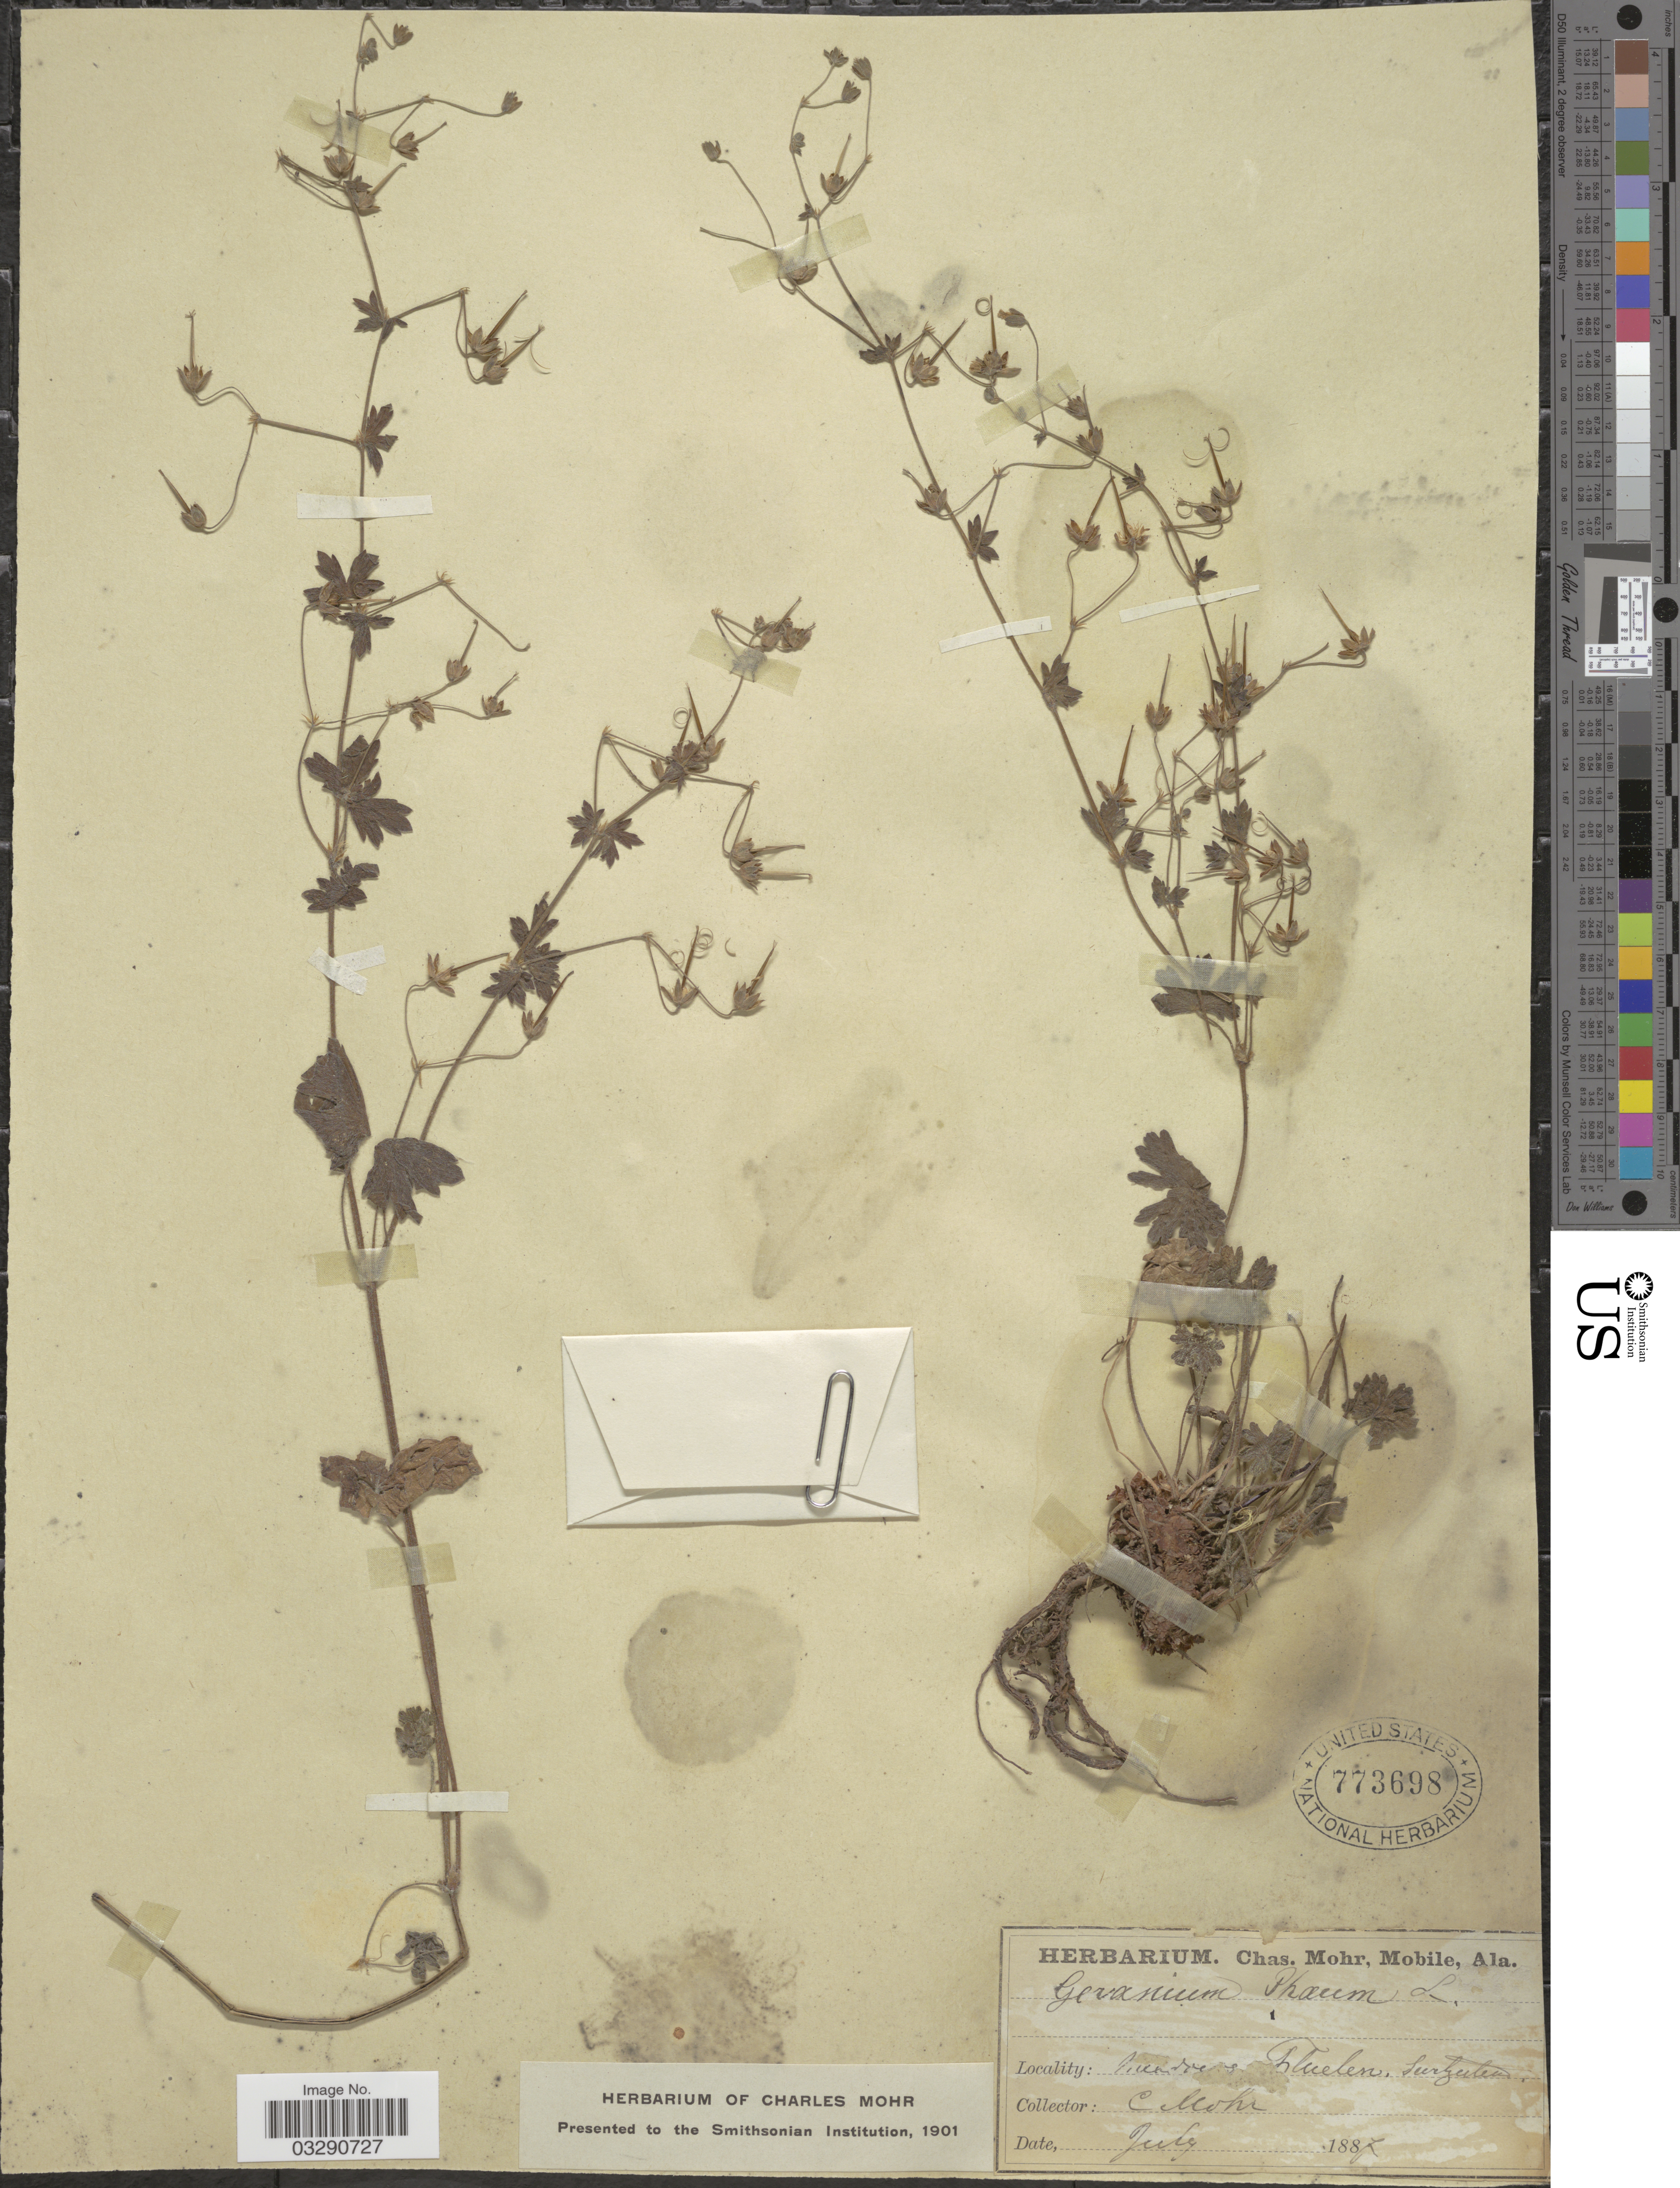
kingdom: Plantae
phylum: Tracheophyta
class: Magnoliopsida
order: Geraniales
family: Geraniaceae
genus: Geranium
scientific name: Geranium phaeum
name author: L.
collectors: Mohr, C. T. (herbarium)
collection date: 1887-07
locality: [illegible text]Tluelen, Surguleu[interpreted].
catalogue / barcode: US 773698